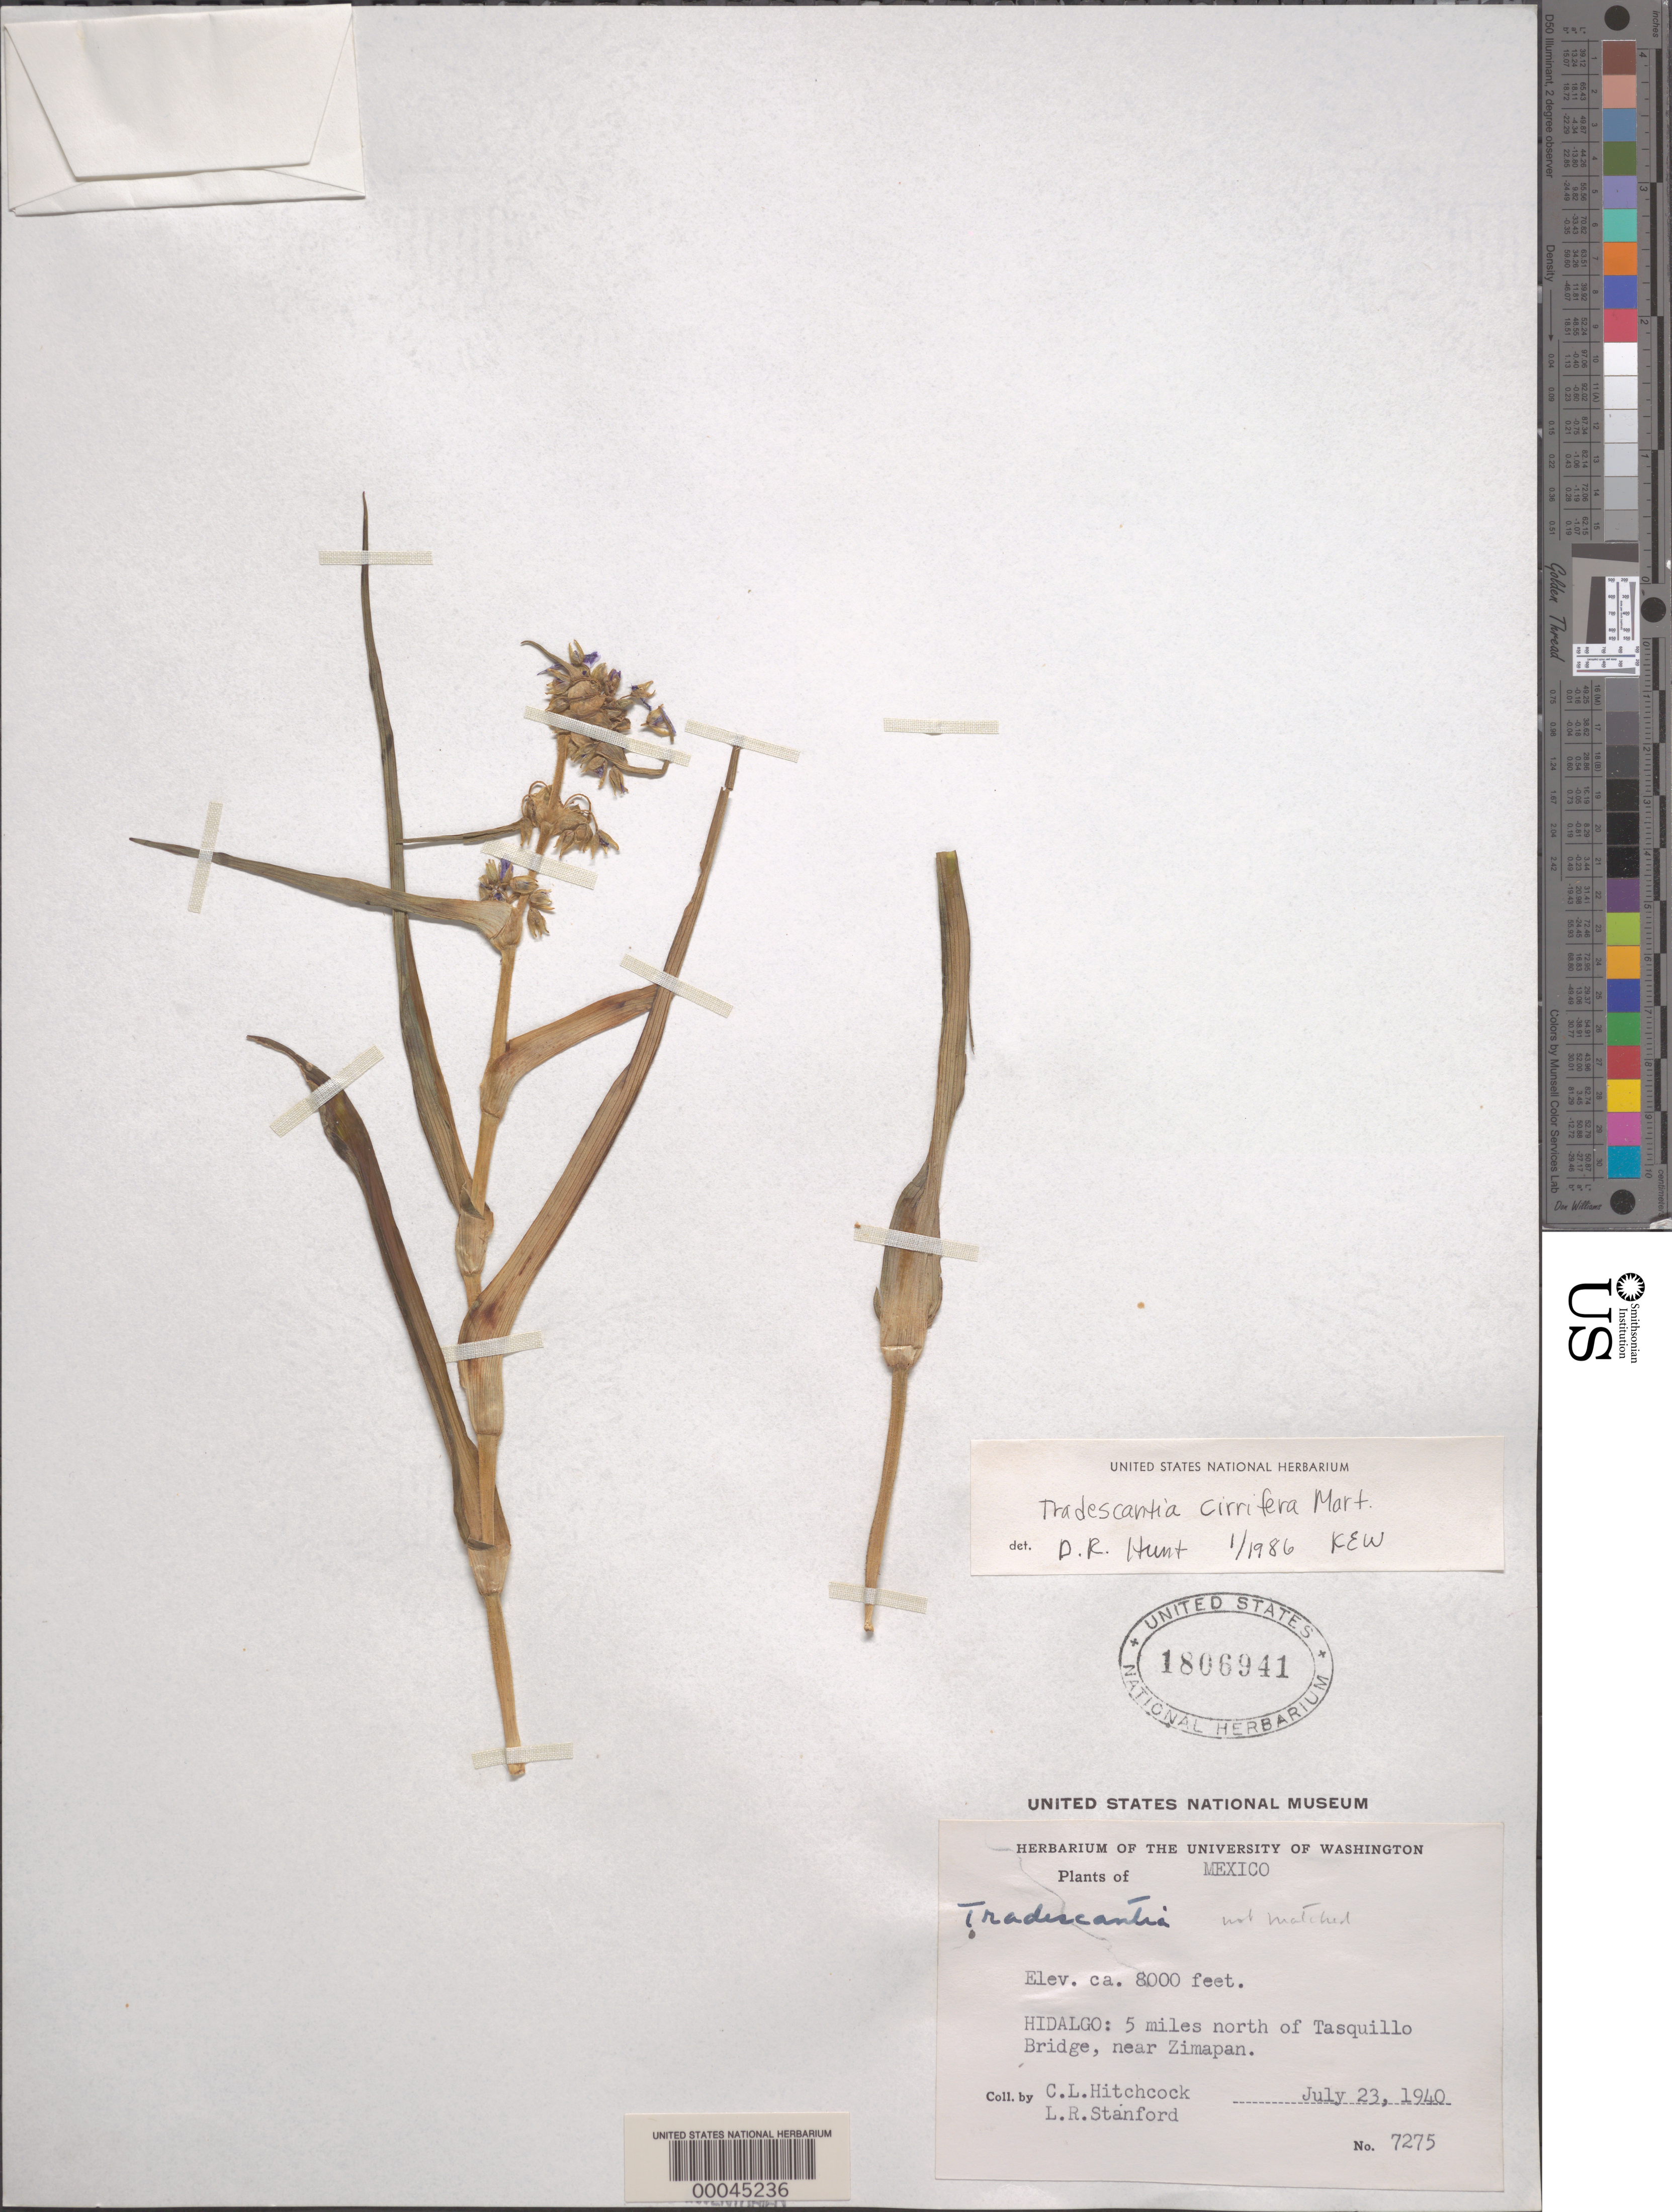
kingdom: Plantae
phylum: Tracheophyta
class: Liliopsida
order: Commelinales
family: Commelinaceae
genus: Tradescantia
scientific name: Tradescantia cirrifera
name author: Mart.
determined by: Hunt, D. R.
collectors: A. S. Hitchcock & L. R. Stanford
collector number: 7275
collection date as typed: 23 Jul 1940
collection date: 1940-07-23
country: Mexico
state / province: Hidalgo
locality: N of Tasquillo bridge near Zimapán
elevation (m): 2440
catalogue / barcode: US 1806941